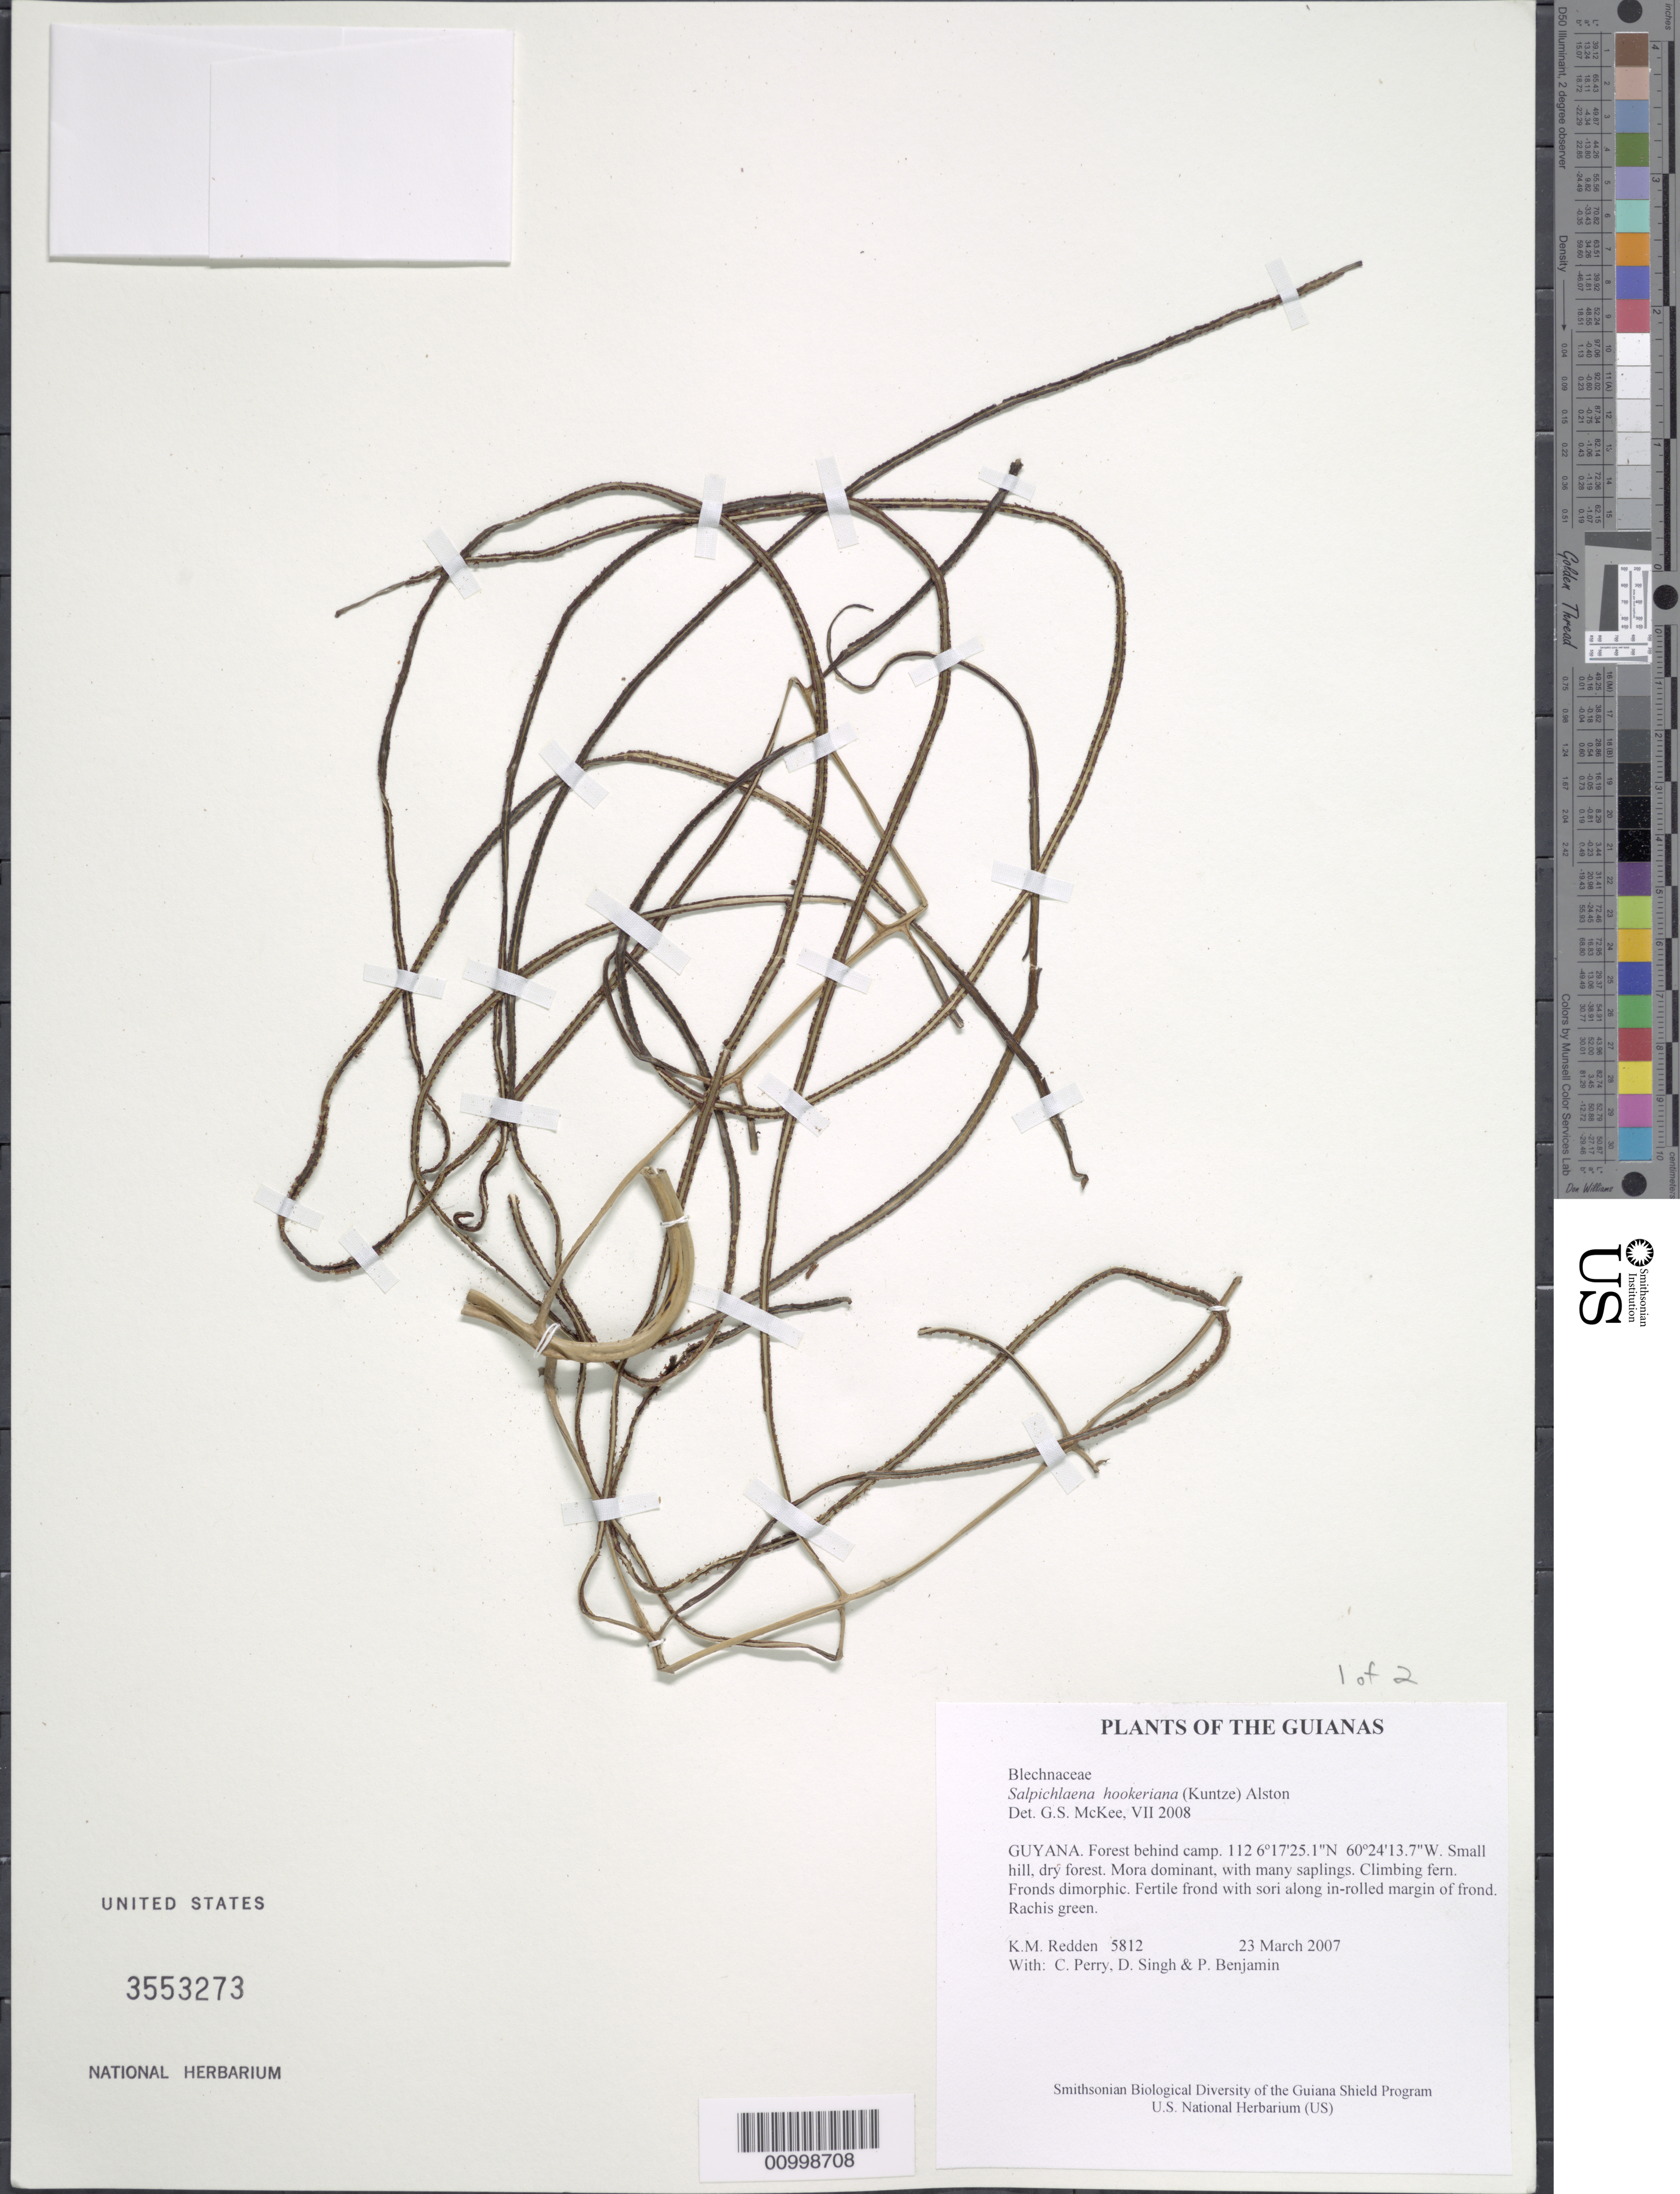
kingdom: Plantae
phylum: Tracheophyta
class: Polypodiopsida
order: Polypodiales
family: Blechnaceae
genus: Salpichlaena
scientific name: Salpichlaena volubilis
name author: (Kaulf.) J. Sm.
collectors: K. M. Redden, C. Perry, D. Singh & P. Benjamin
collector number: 5812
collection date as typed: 23 March 2007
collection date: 2007-03-23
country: Guyana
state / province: Cuyuni-Mazaruni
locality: Forest behind camp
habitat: Small hill, dry forest. Mora dominant, with many saplings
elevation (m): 112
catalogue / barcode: US 3553273